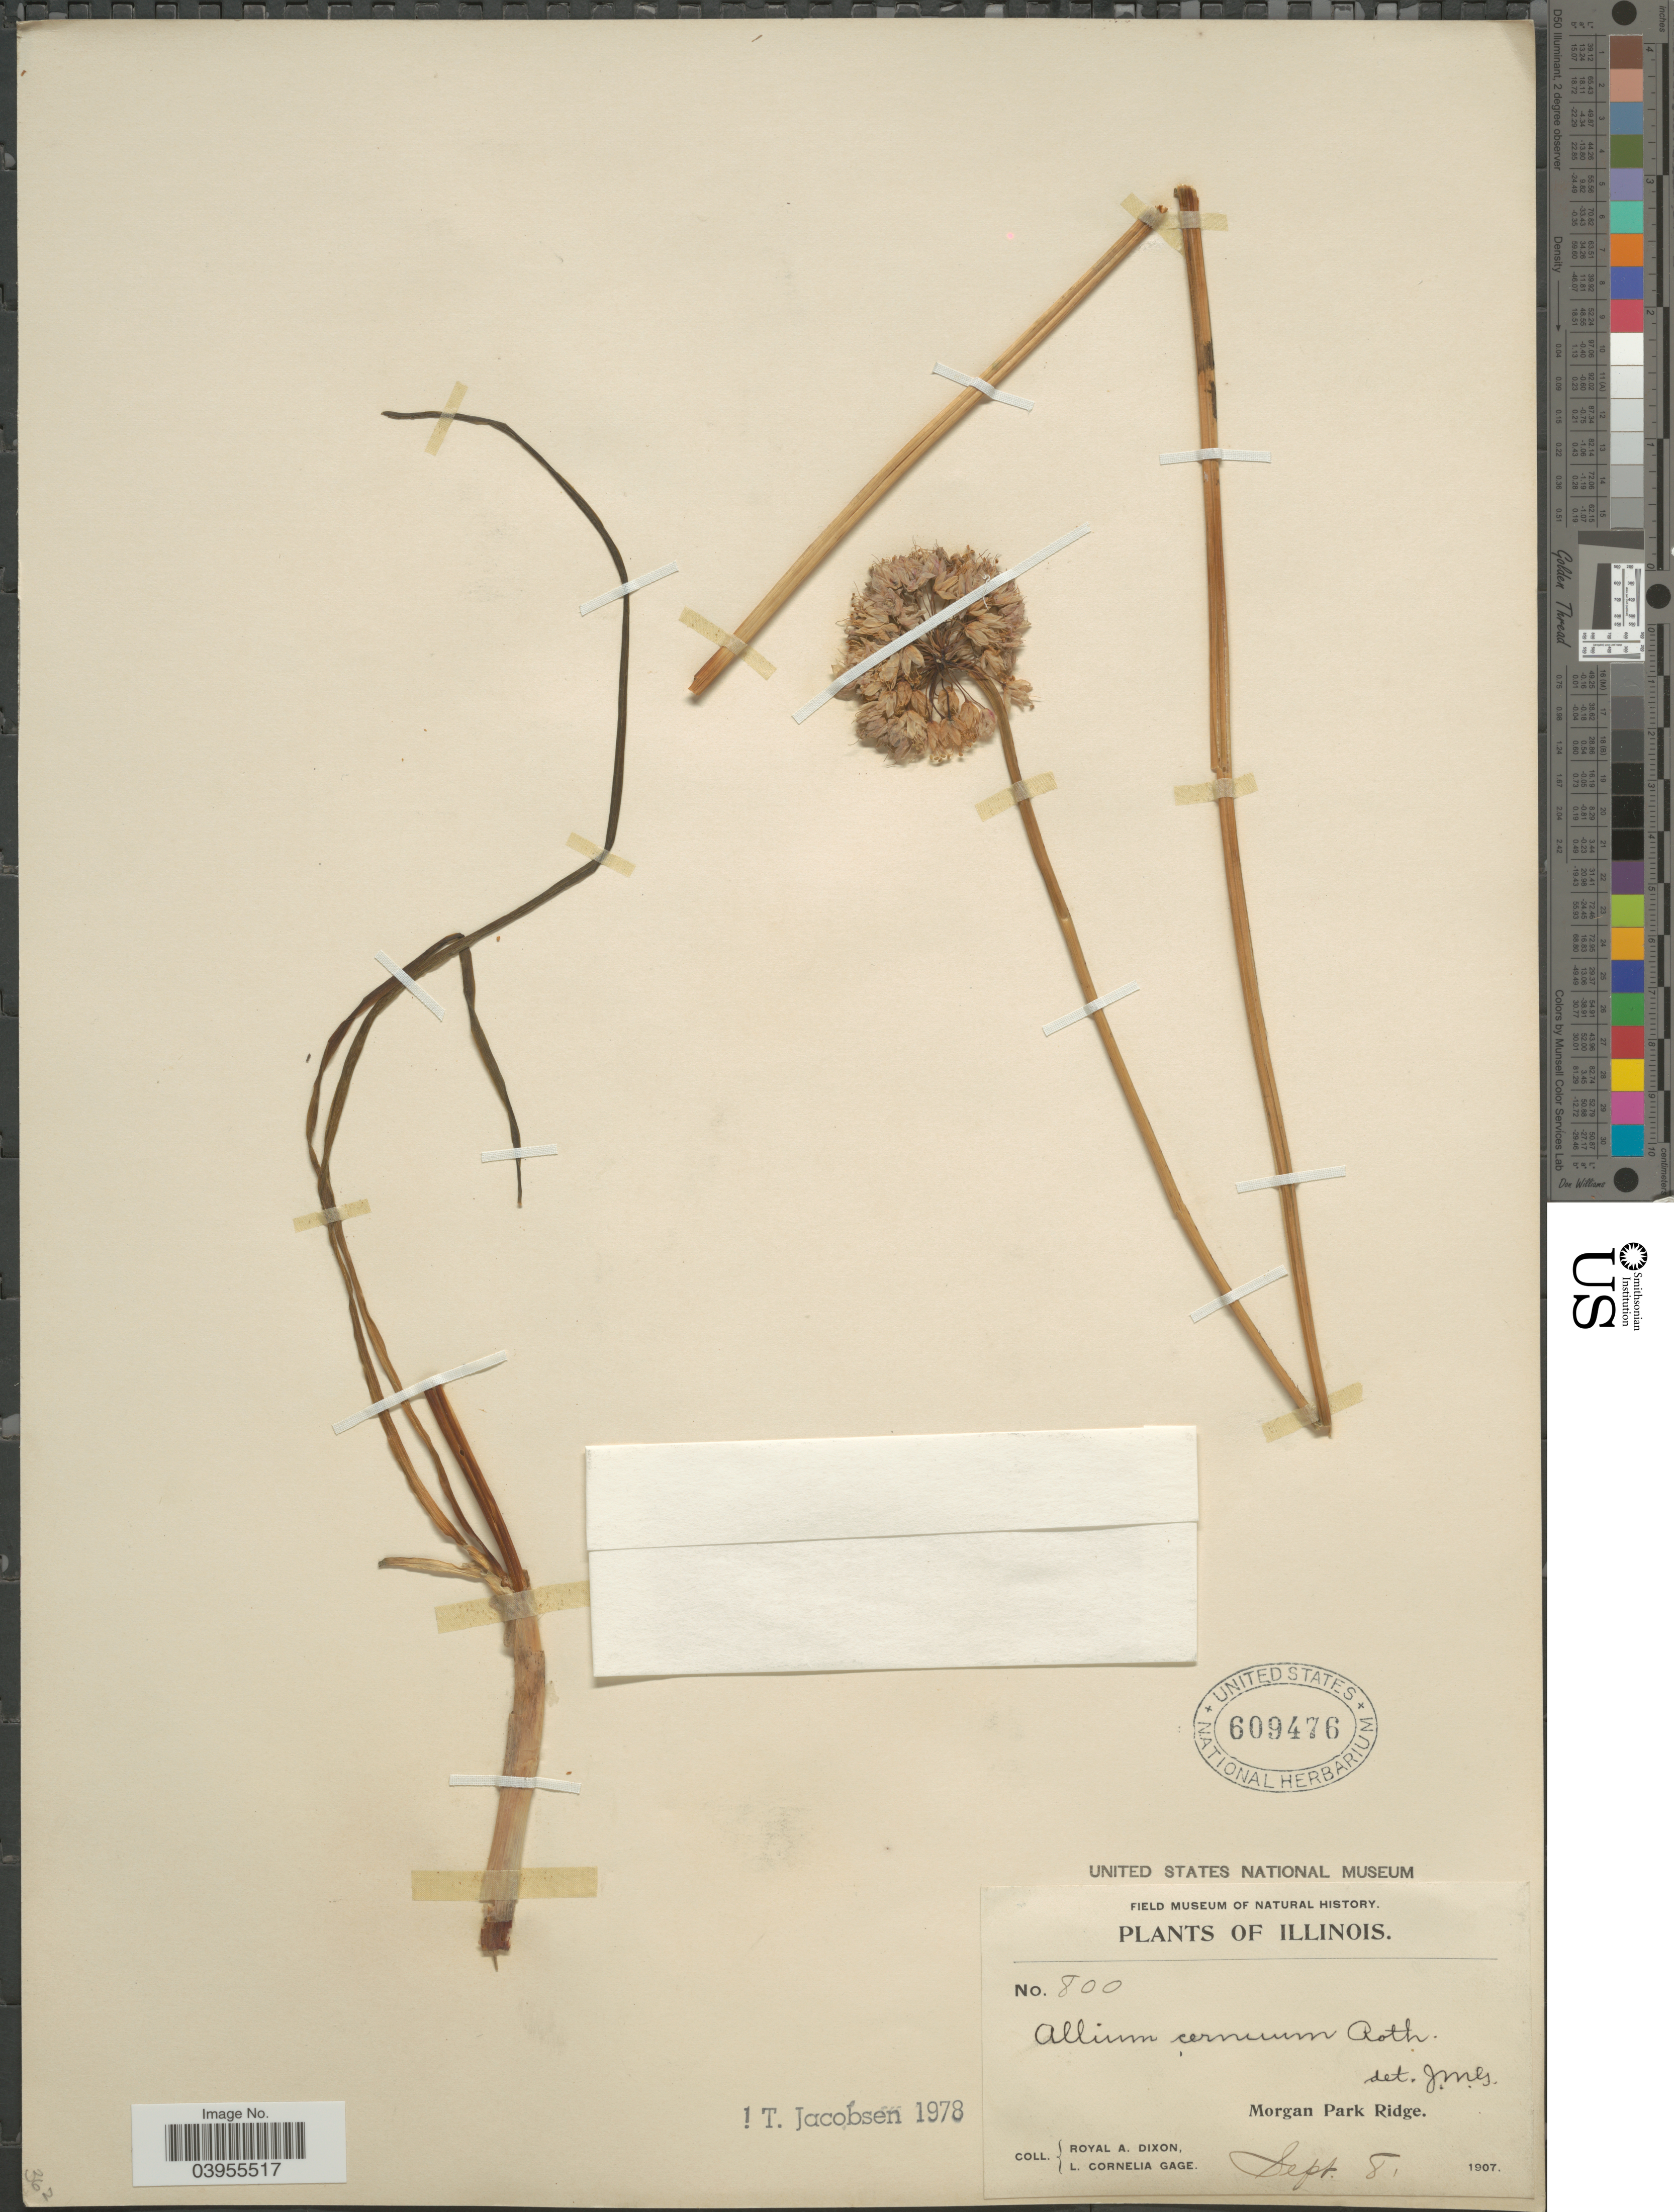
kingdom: Plantae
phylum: Tracheophyta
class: Liliopsida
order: Asparagales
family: Amaryllidaceae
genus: Allium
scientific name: Allium cernuum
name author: Roth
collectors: R. A. Dixon & L. Gage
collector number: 800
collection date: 1907-09-08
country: United States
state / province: Illinois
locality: Morgan Park Ridge.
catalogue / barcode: US 609476